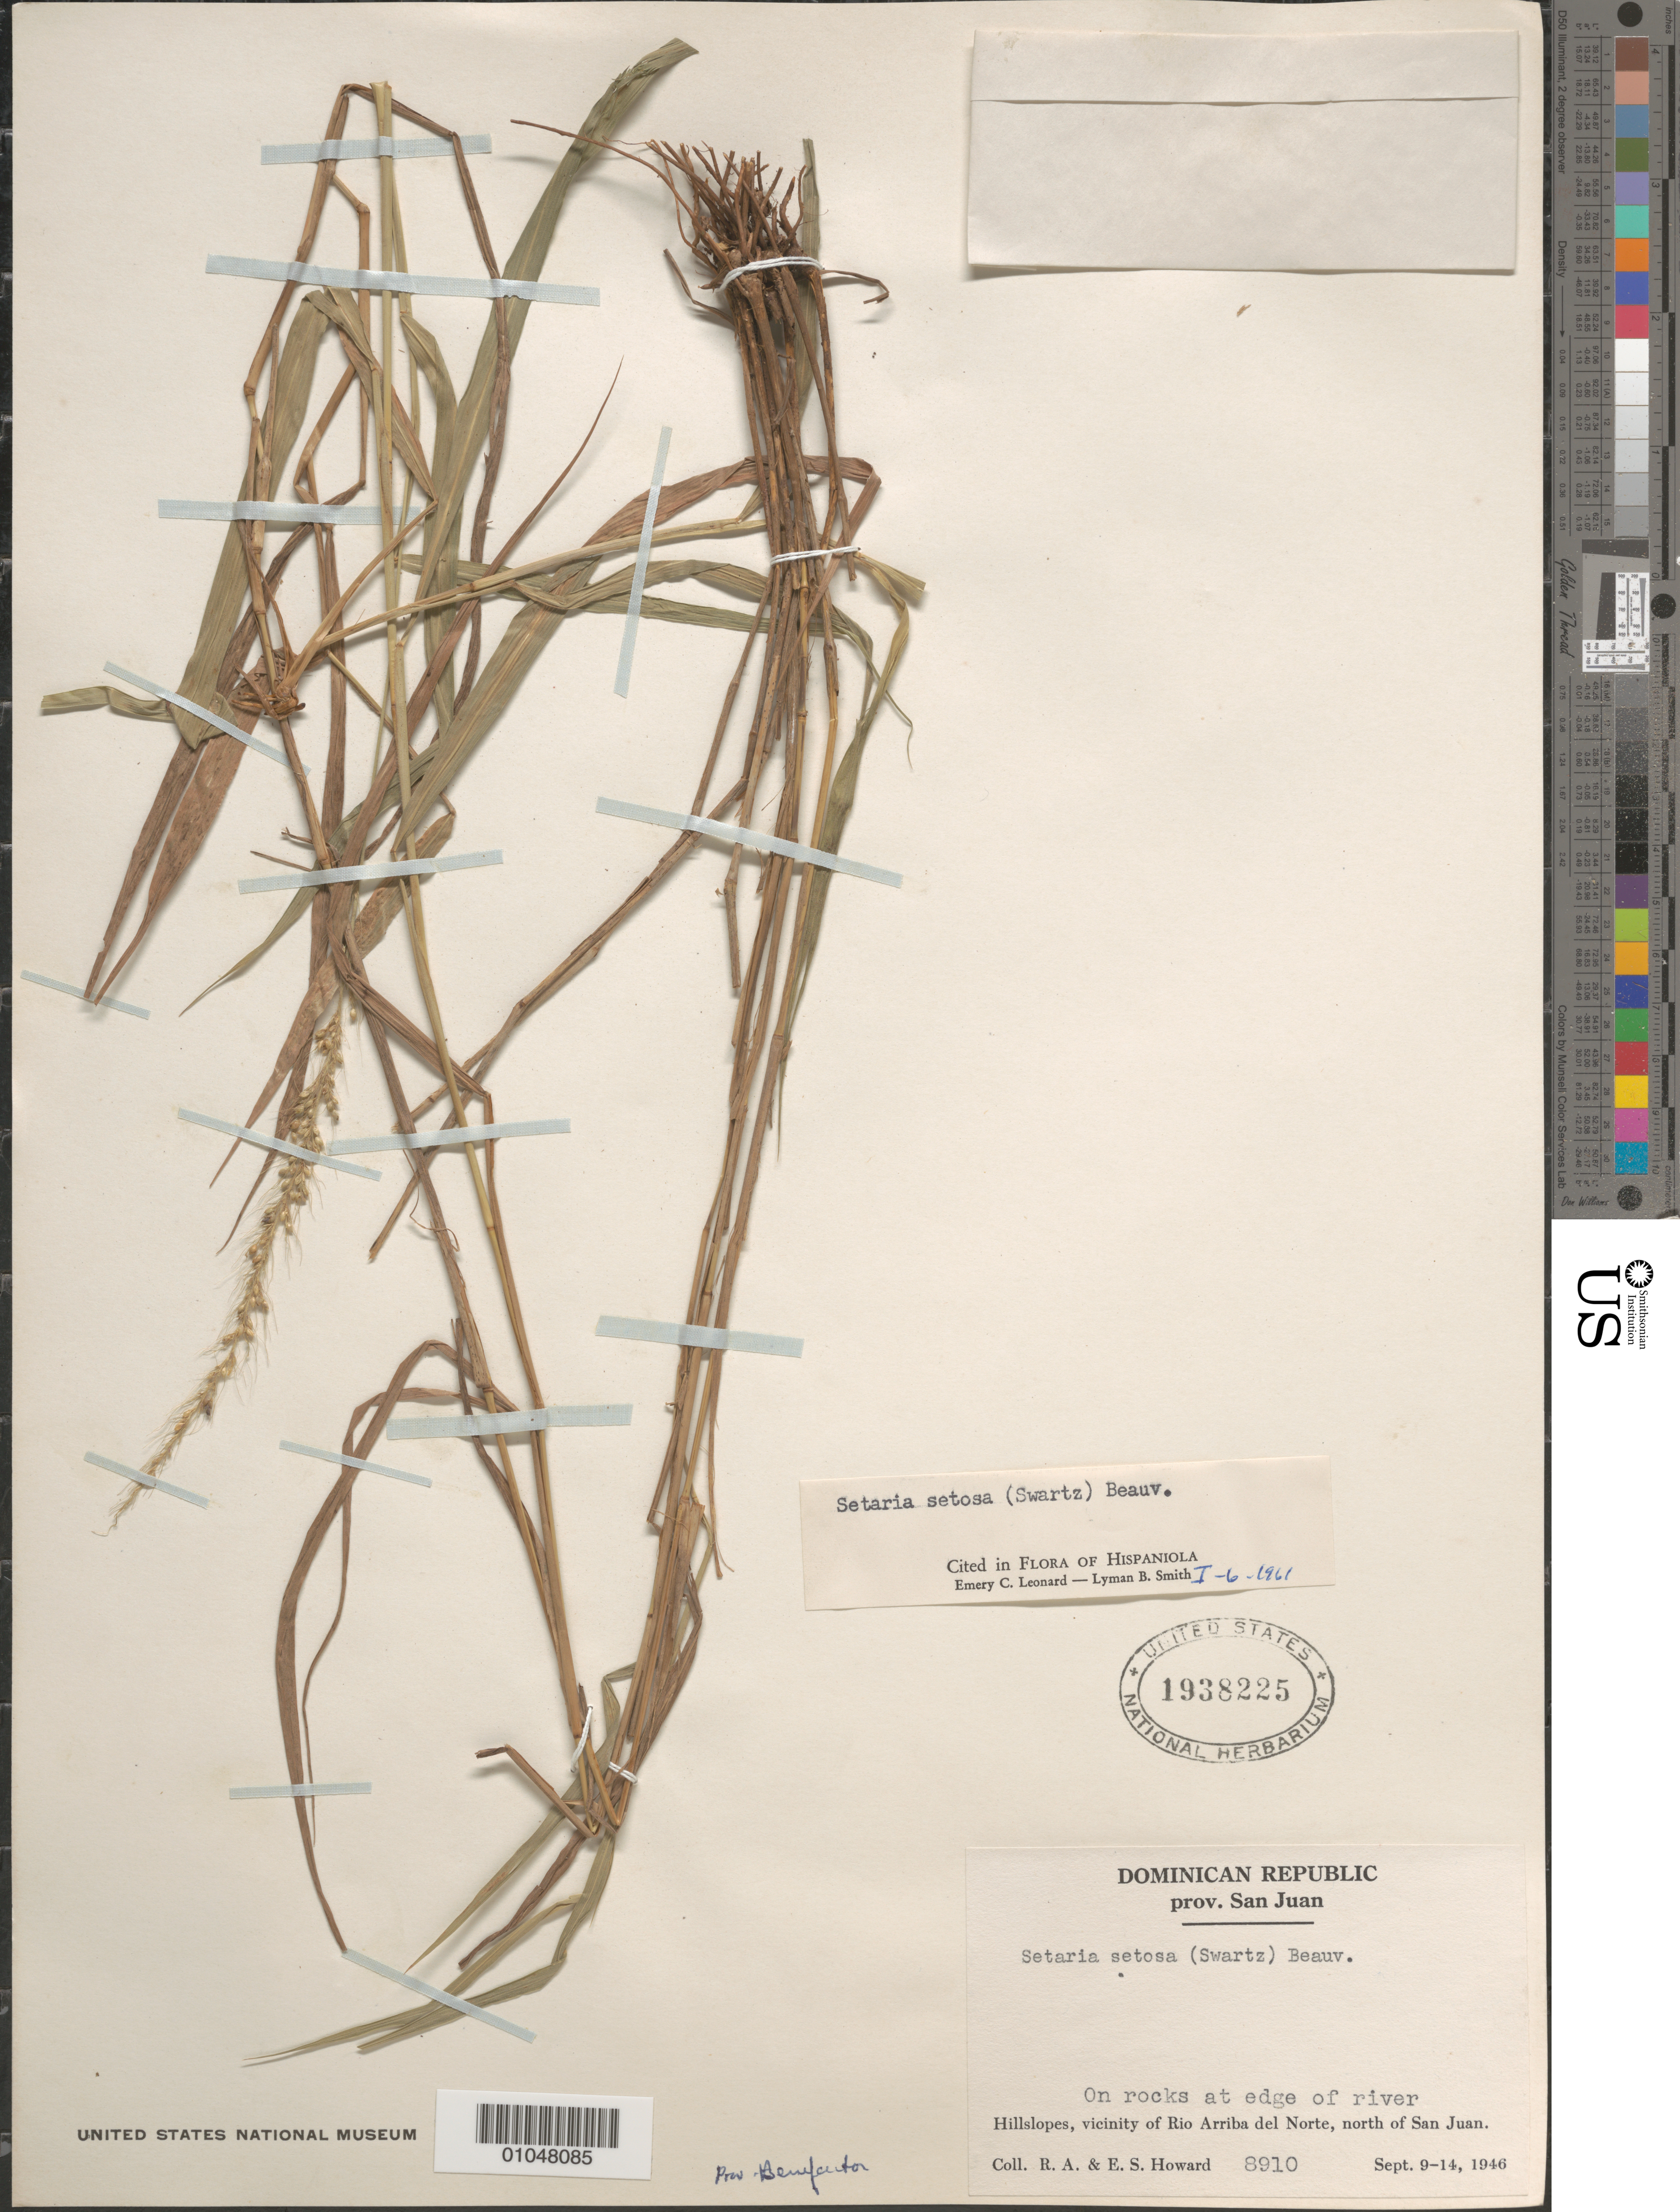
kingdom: Plantae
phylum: Tracheophyta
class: Liliopsida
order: Poales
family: Poaceae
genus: Setaria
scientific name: Setaria setosa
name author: (Sw.) P. Beauv.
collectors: R. A. Howard & E. S. Howard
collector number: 8910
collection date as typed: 09 Sep 1946 to 14 Sep 1946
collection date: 1946-09-09/1946-09-14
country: Dominican Republic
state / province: San Juan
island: Hispaniola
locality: Hillslopes, vic of Arriba del Norte, on rocks at edge of river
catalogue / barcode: US 1938225